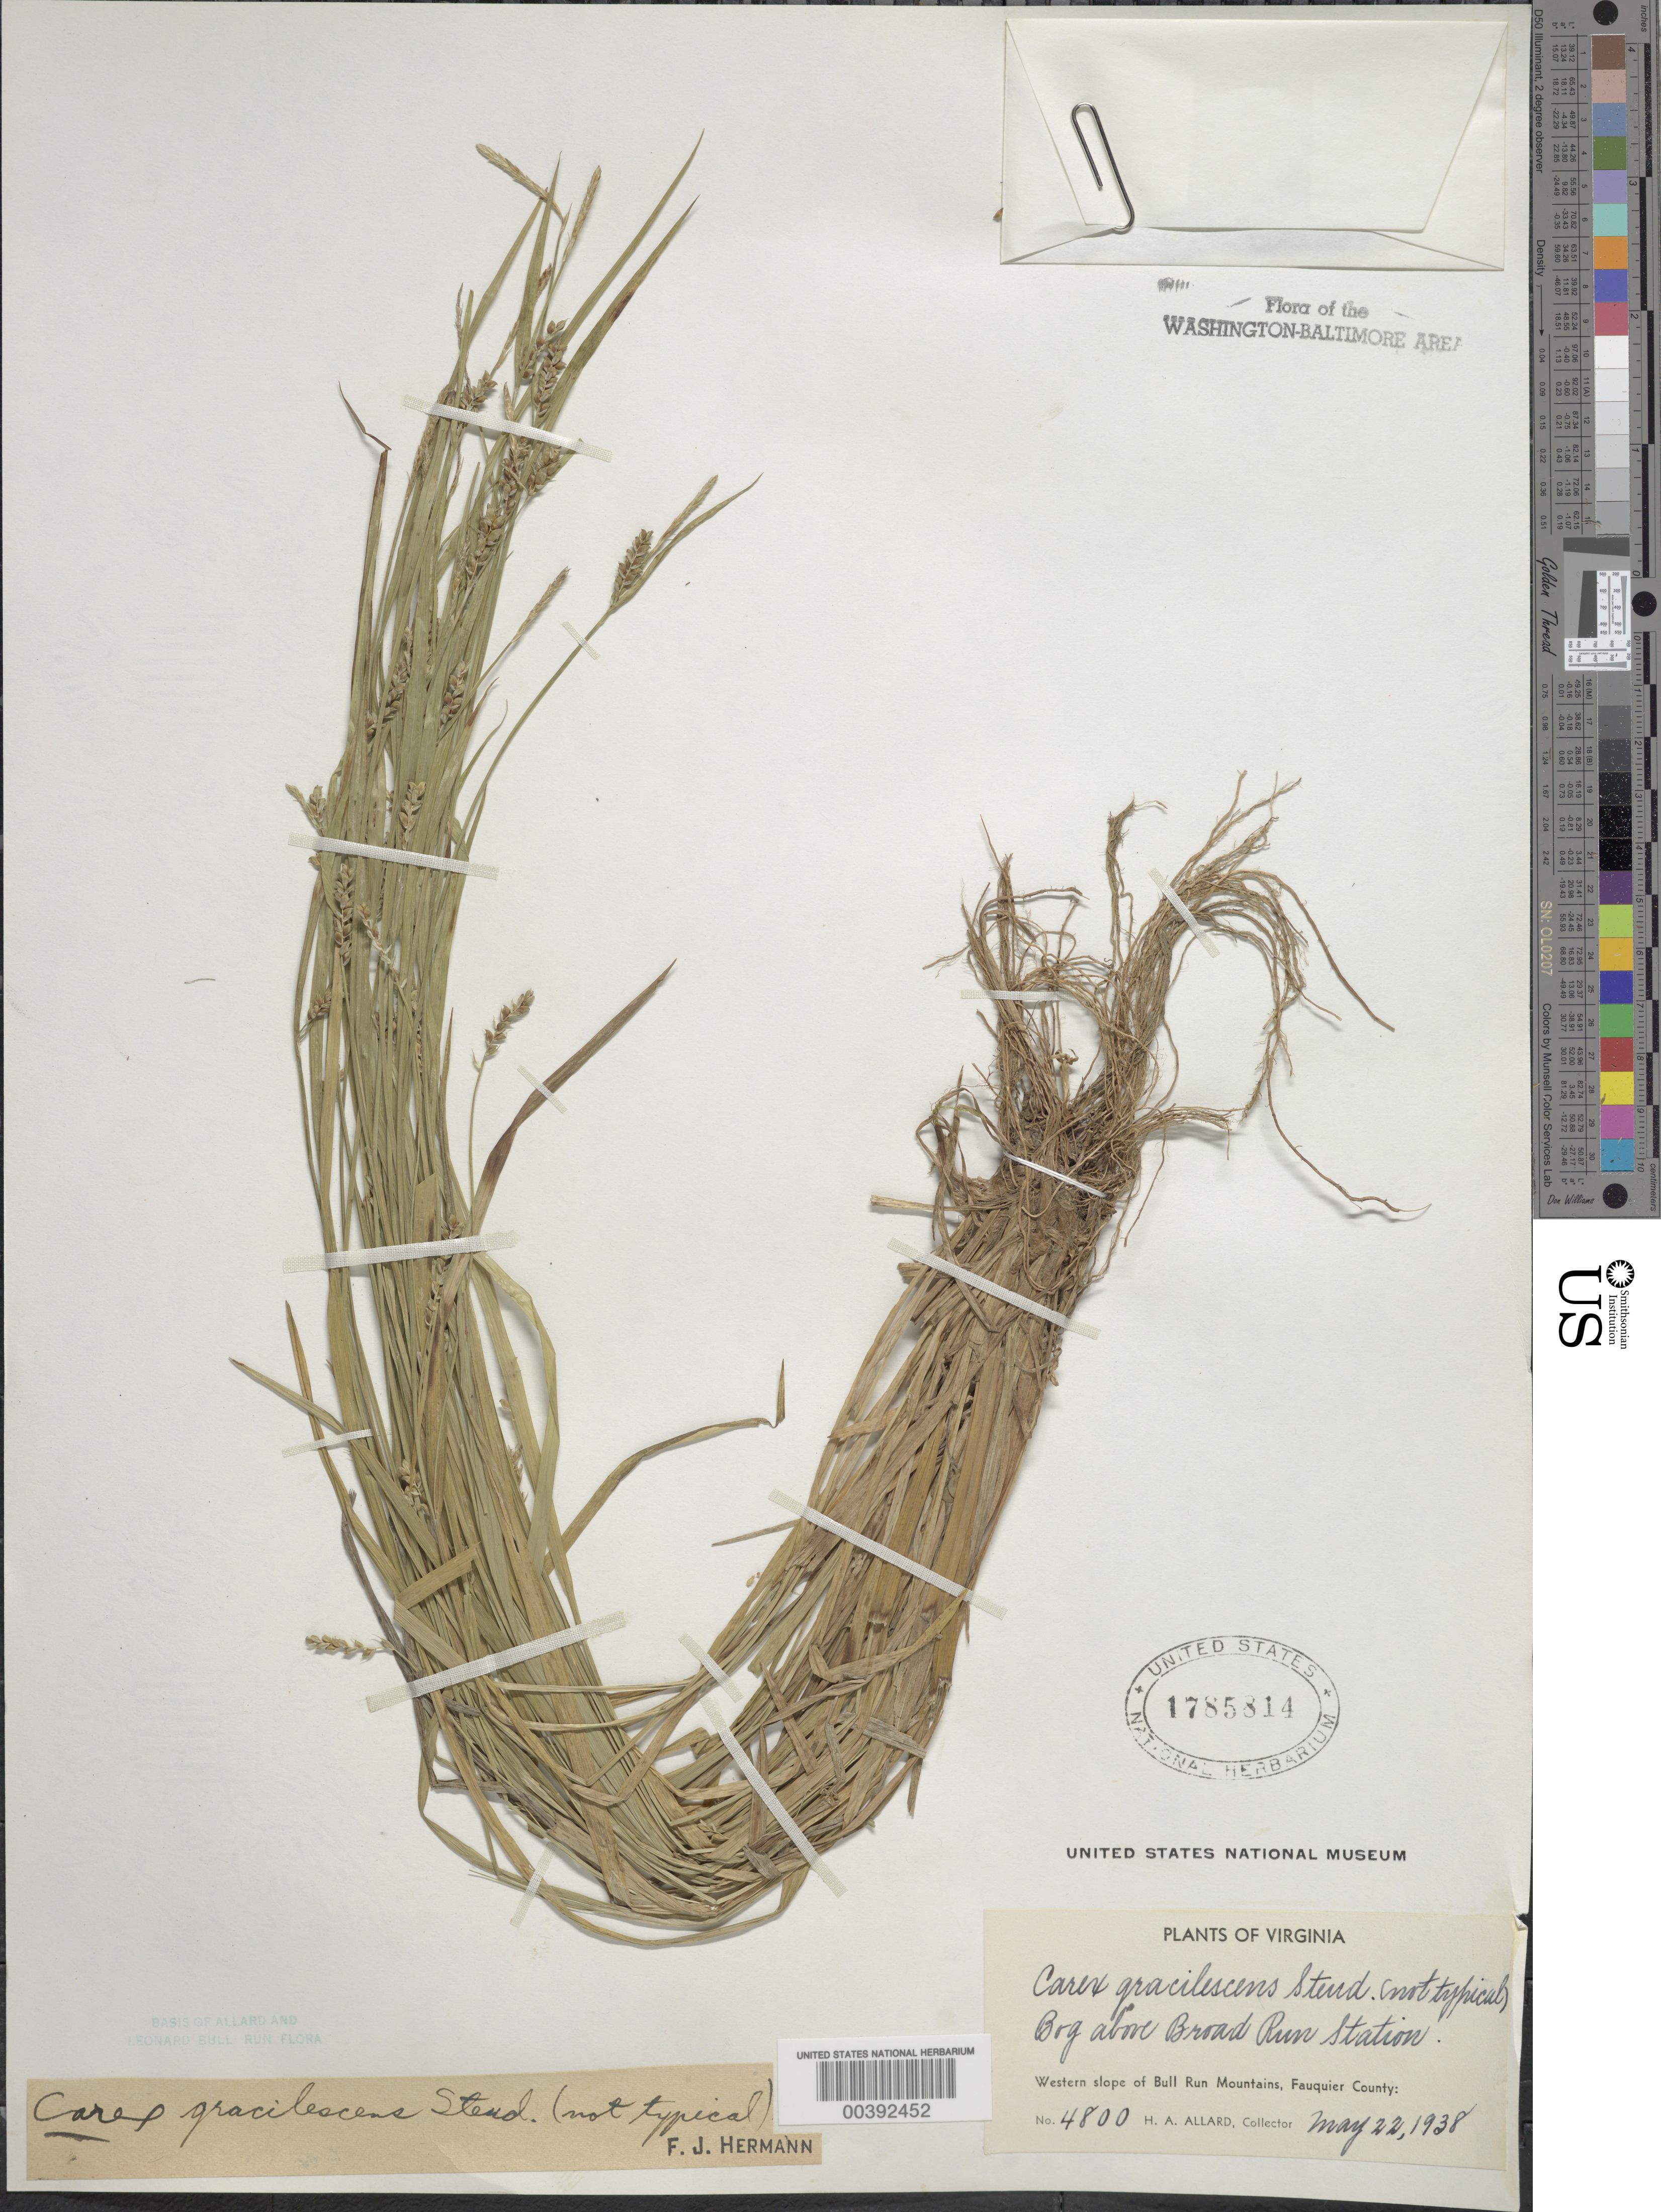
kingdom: Plantae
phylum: Tracheophyta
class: Liliopsida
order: Poales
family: Cyperaceae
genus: Carex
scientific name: Carex gracilescens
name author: Steud.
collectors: H. A. Allard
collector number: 4800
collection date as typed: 22 May 1938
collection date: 1938-05-22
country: United States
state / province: Virginia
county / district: Fauquier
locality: Above Broad Run Station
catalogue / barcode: US 1785814